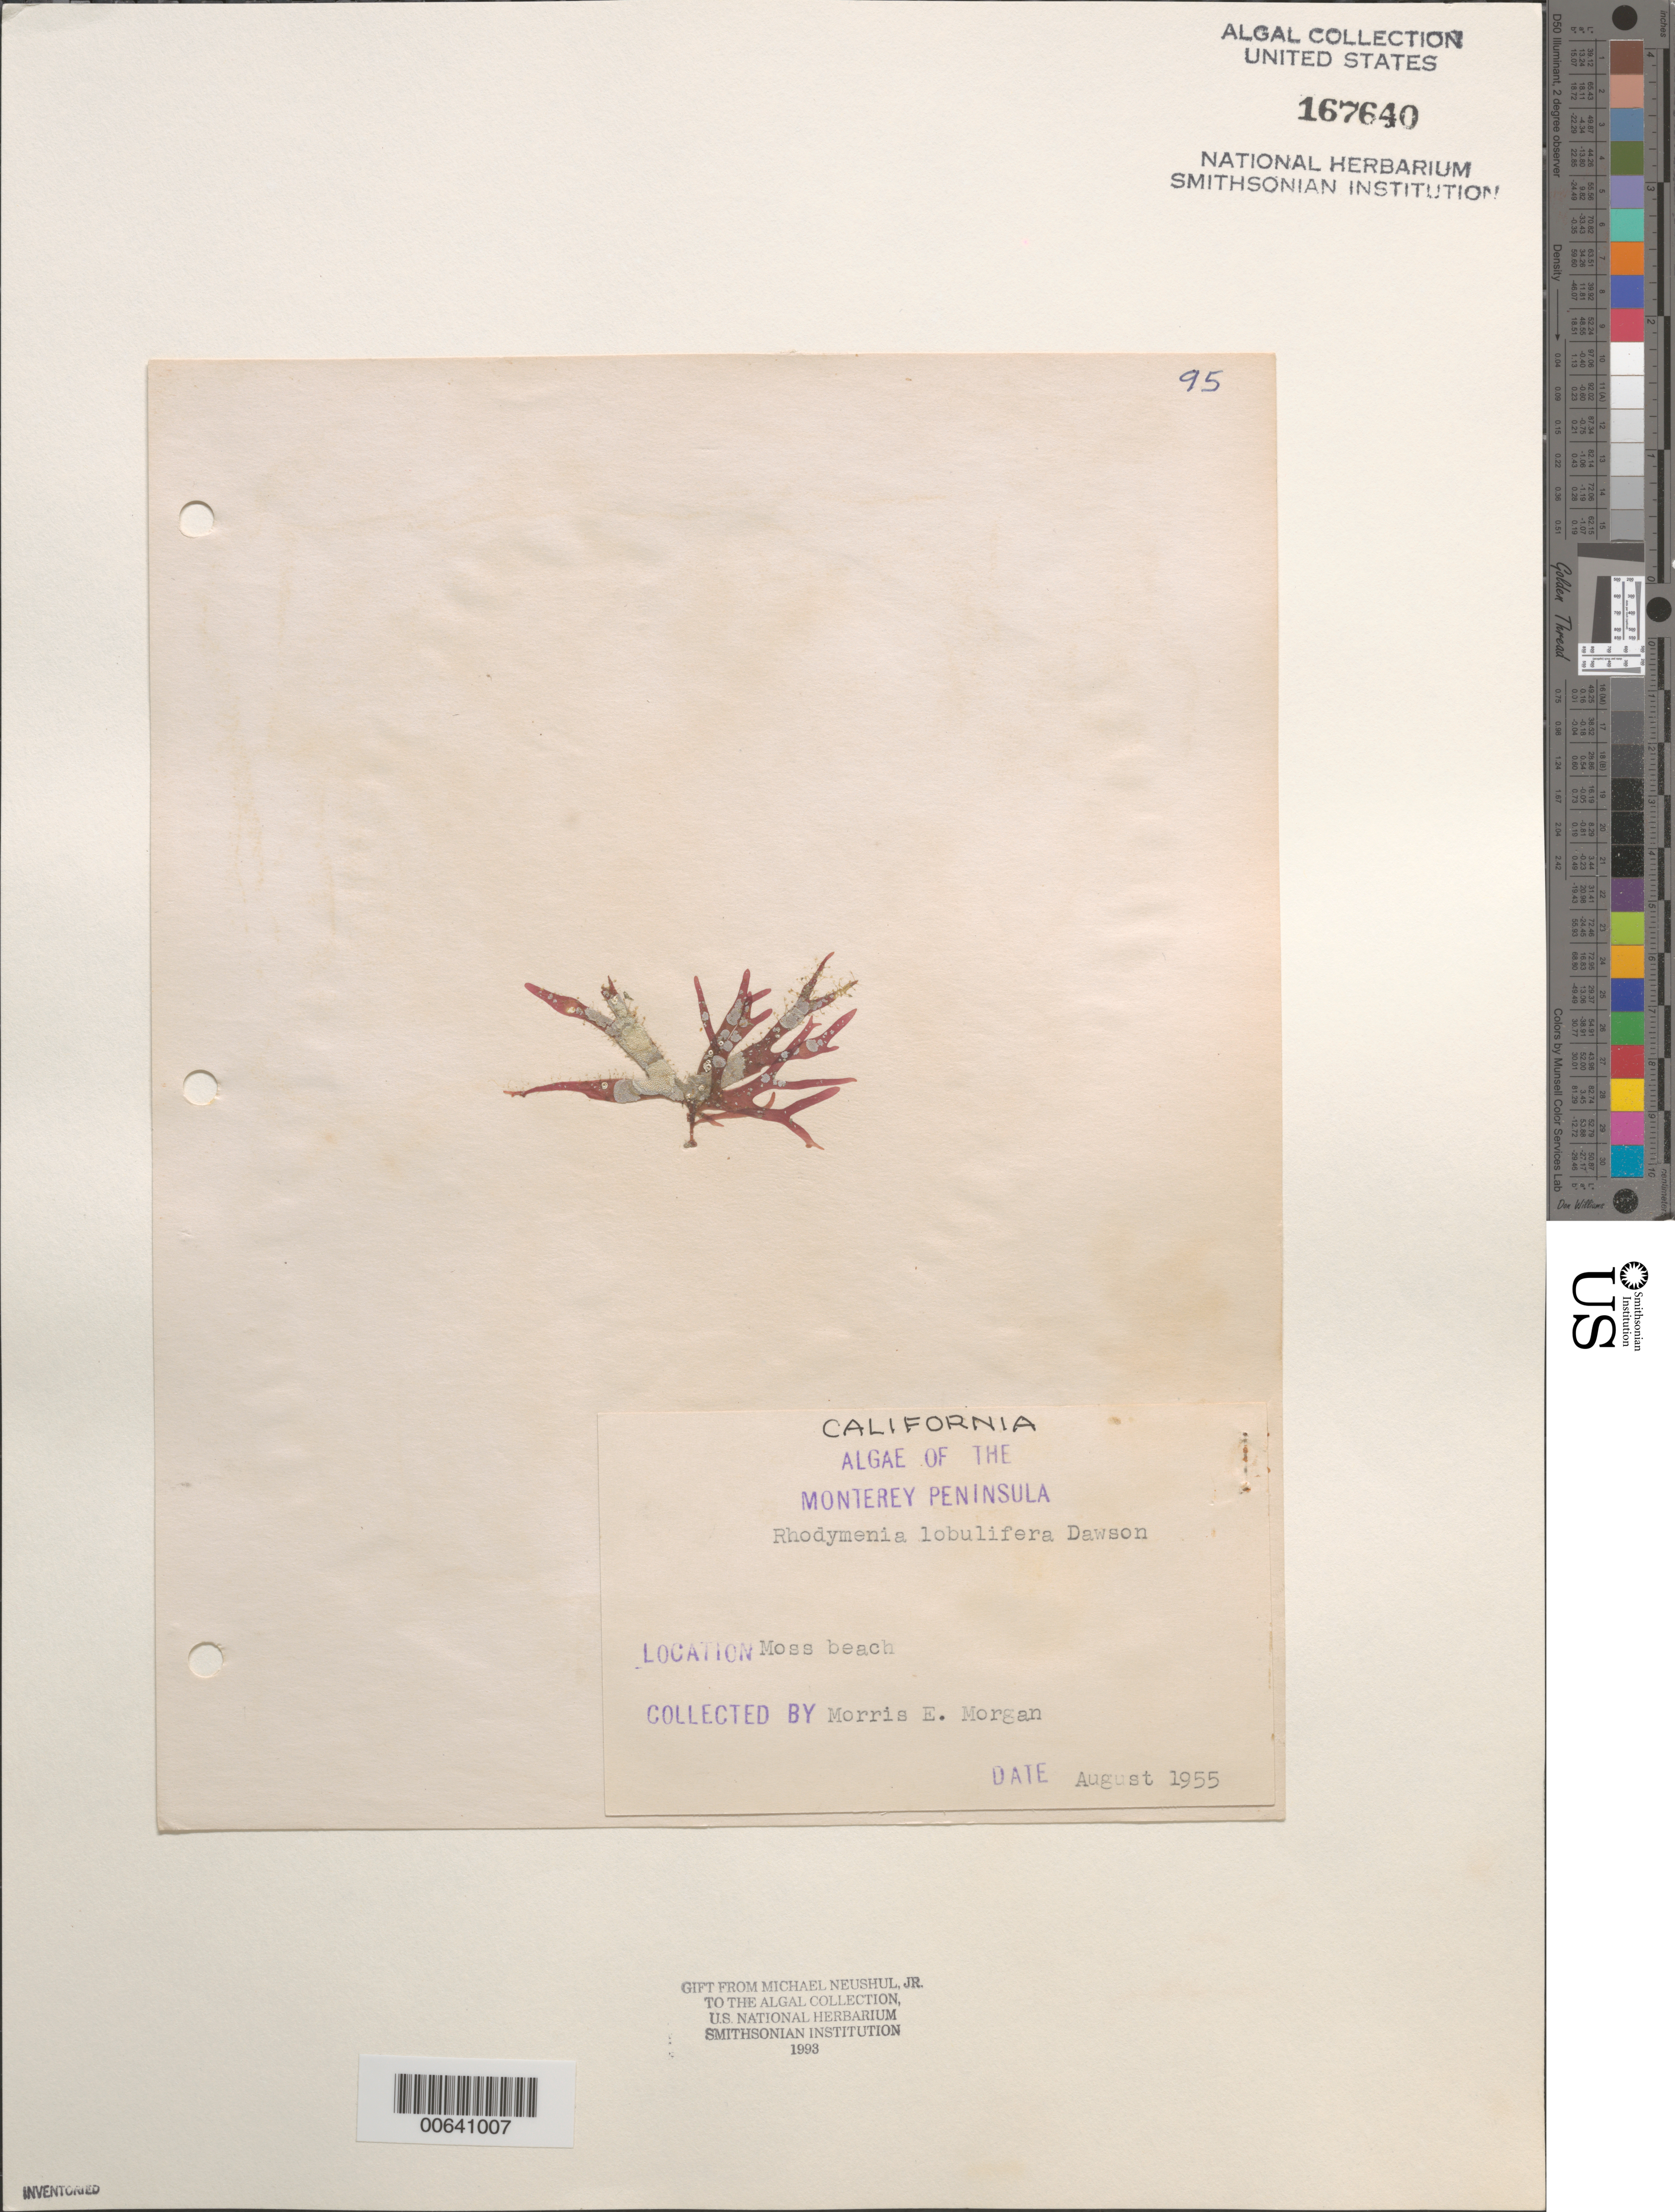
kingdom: Plantae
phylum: Rhodophyta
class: Florideophyceae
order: Rhodymeniales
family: Rhodymeniaceae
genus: Rhodymenia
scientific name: Rhodymenia pacifica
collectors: M. Morgan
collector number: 95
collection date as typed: Aug 1955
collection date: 1955-08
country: United States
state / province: California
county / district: Monterey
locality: Moss Beach, Monterey Peninsula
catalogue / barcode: US 167640